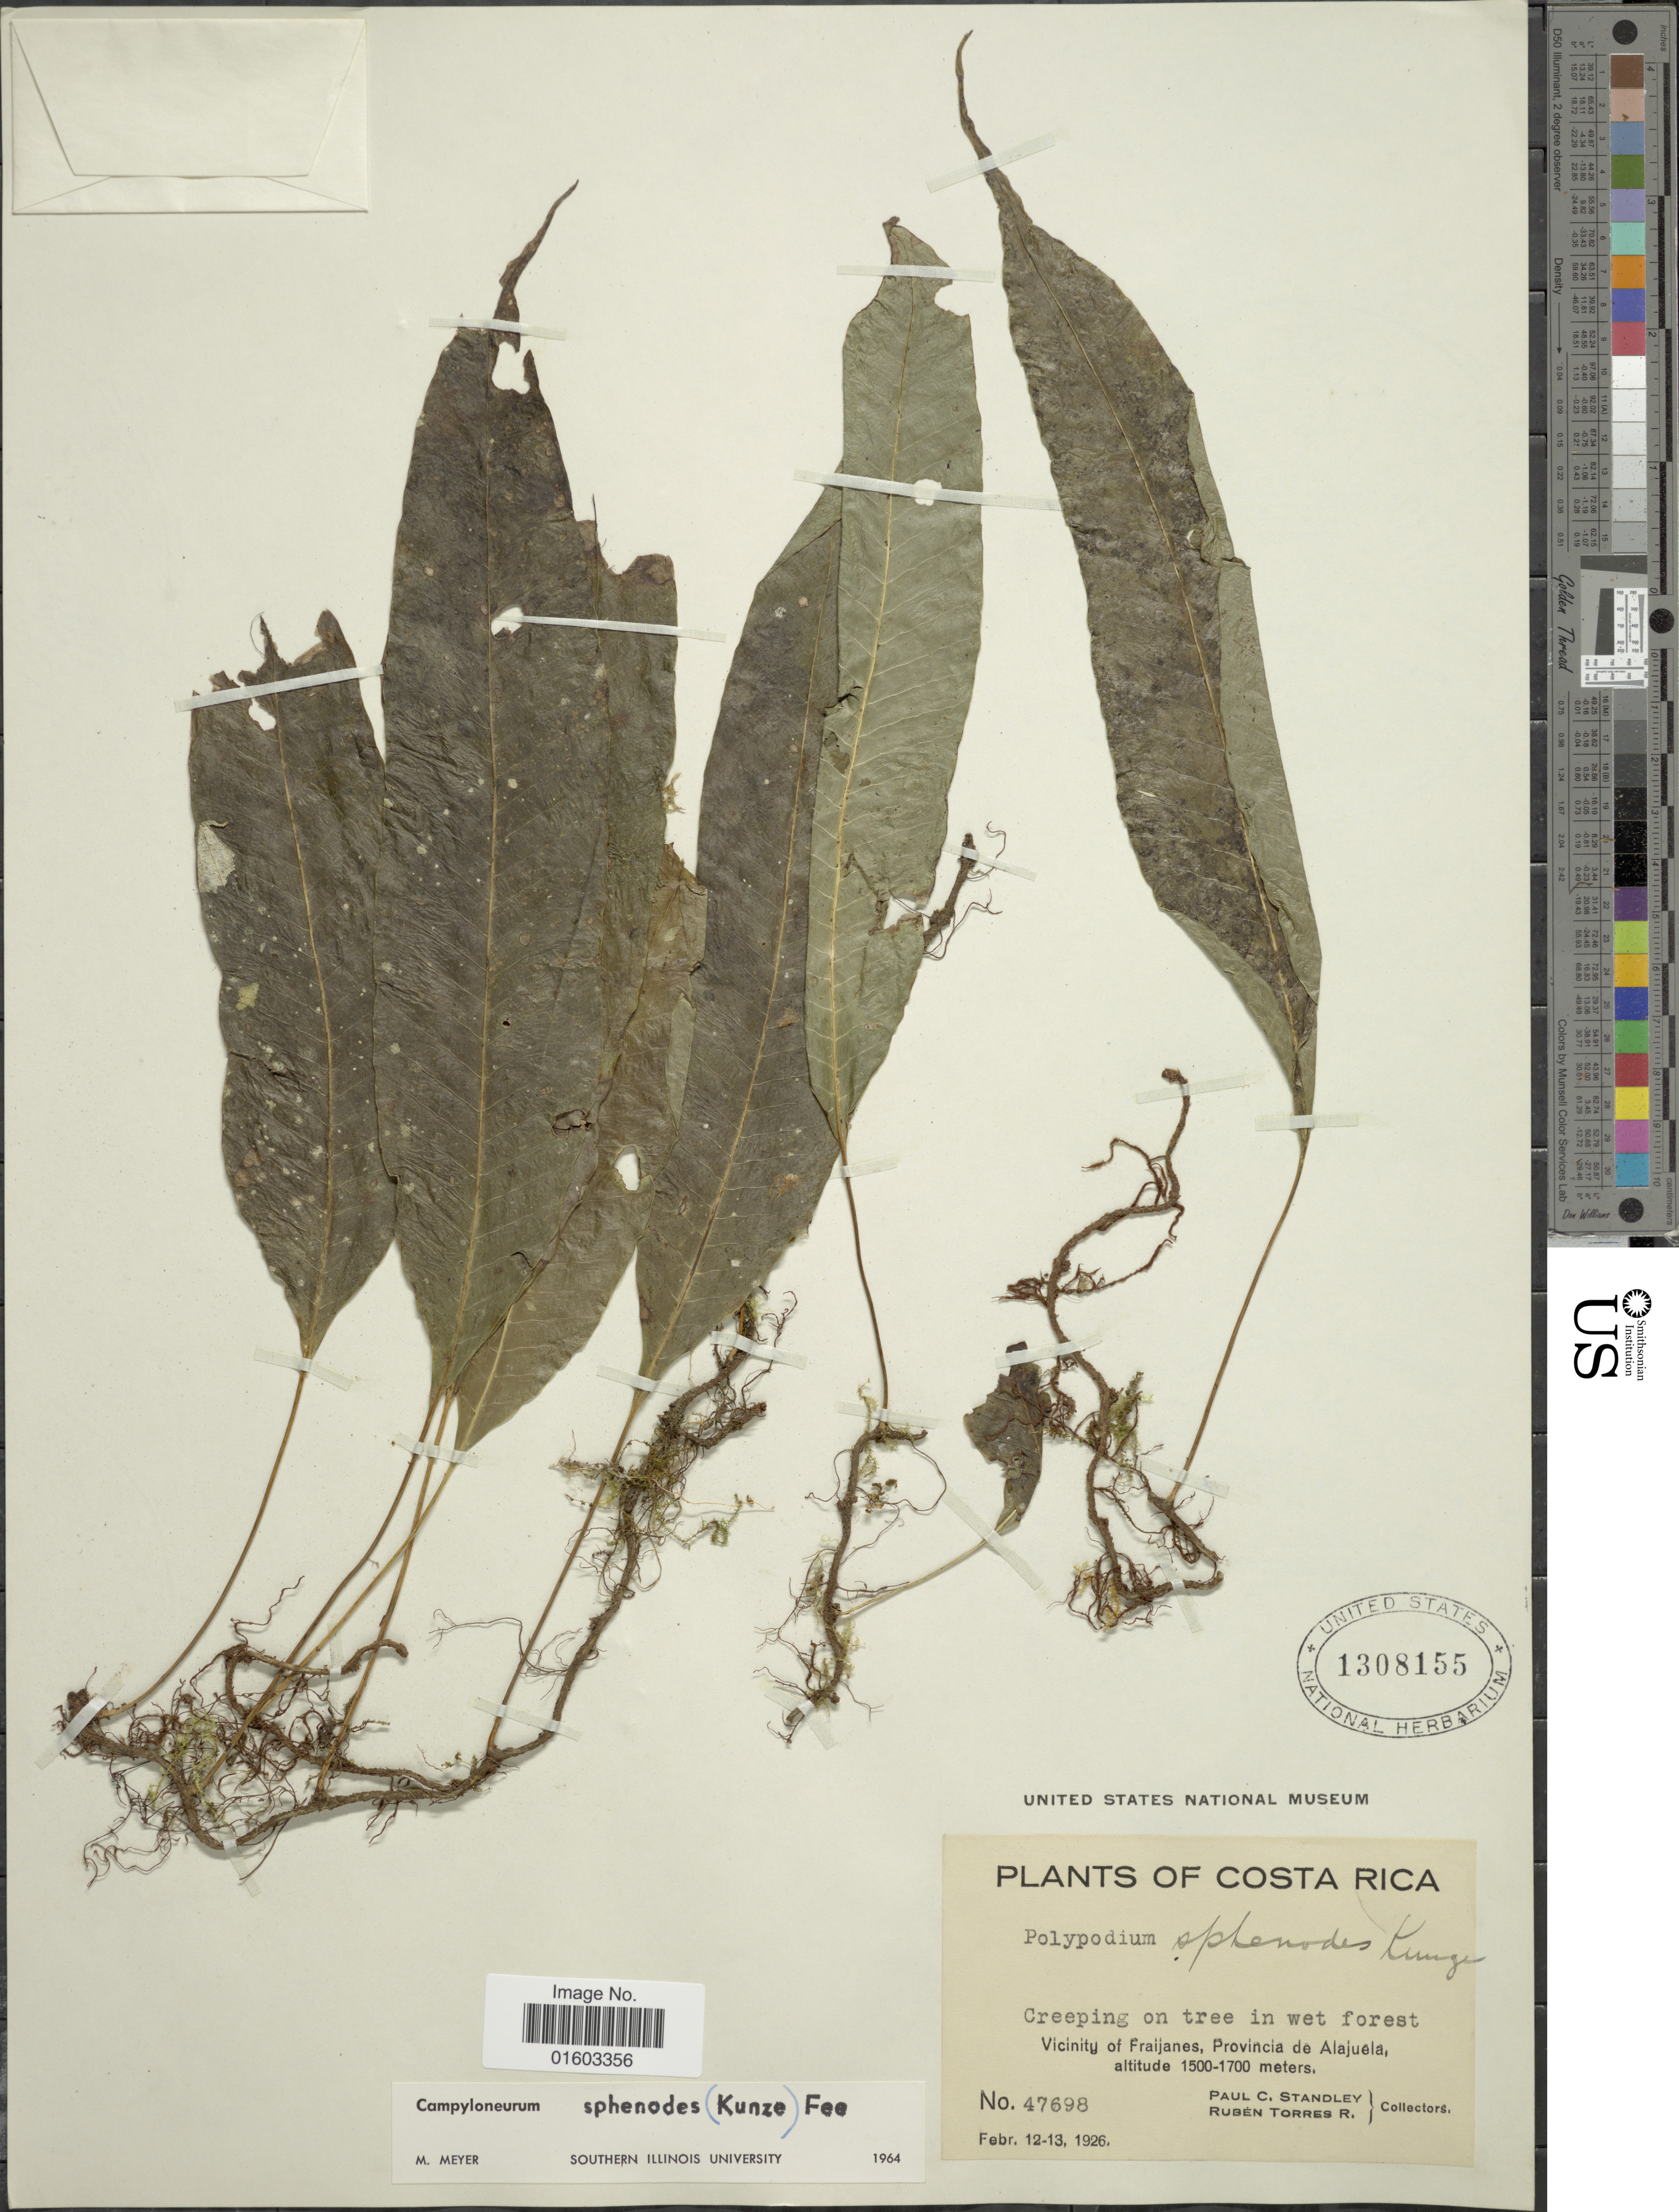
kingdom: Plantae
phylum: Tracheophyta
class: Polypodiopsida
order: Polypodiales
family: Polypodiaceae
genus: Campyloneurum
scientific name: Campyloneurum wercklei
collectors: P. C. Standley & R. Torres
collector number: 47698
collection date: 1926-02-12/1926-02-13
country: Costa Rica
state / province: Alajuela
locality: Vicinity of Fraijanes, Provincia de Alajuela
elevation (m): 1500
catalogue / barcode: US 1308155